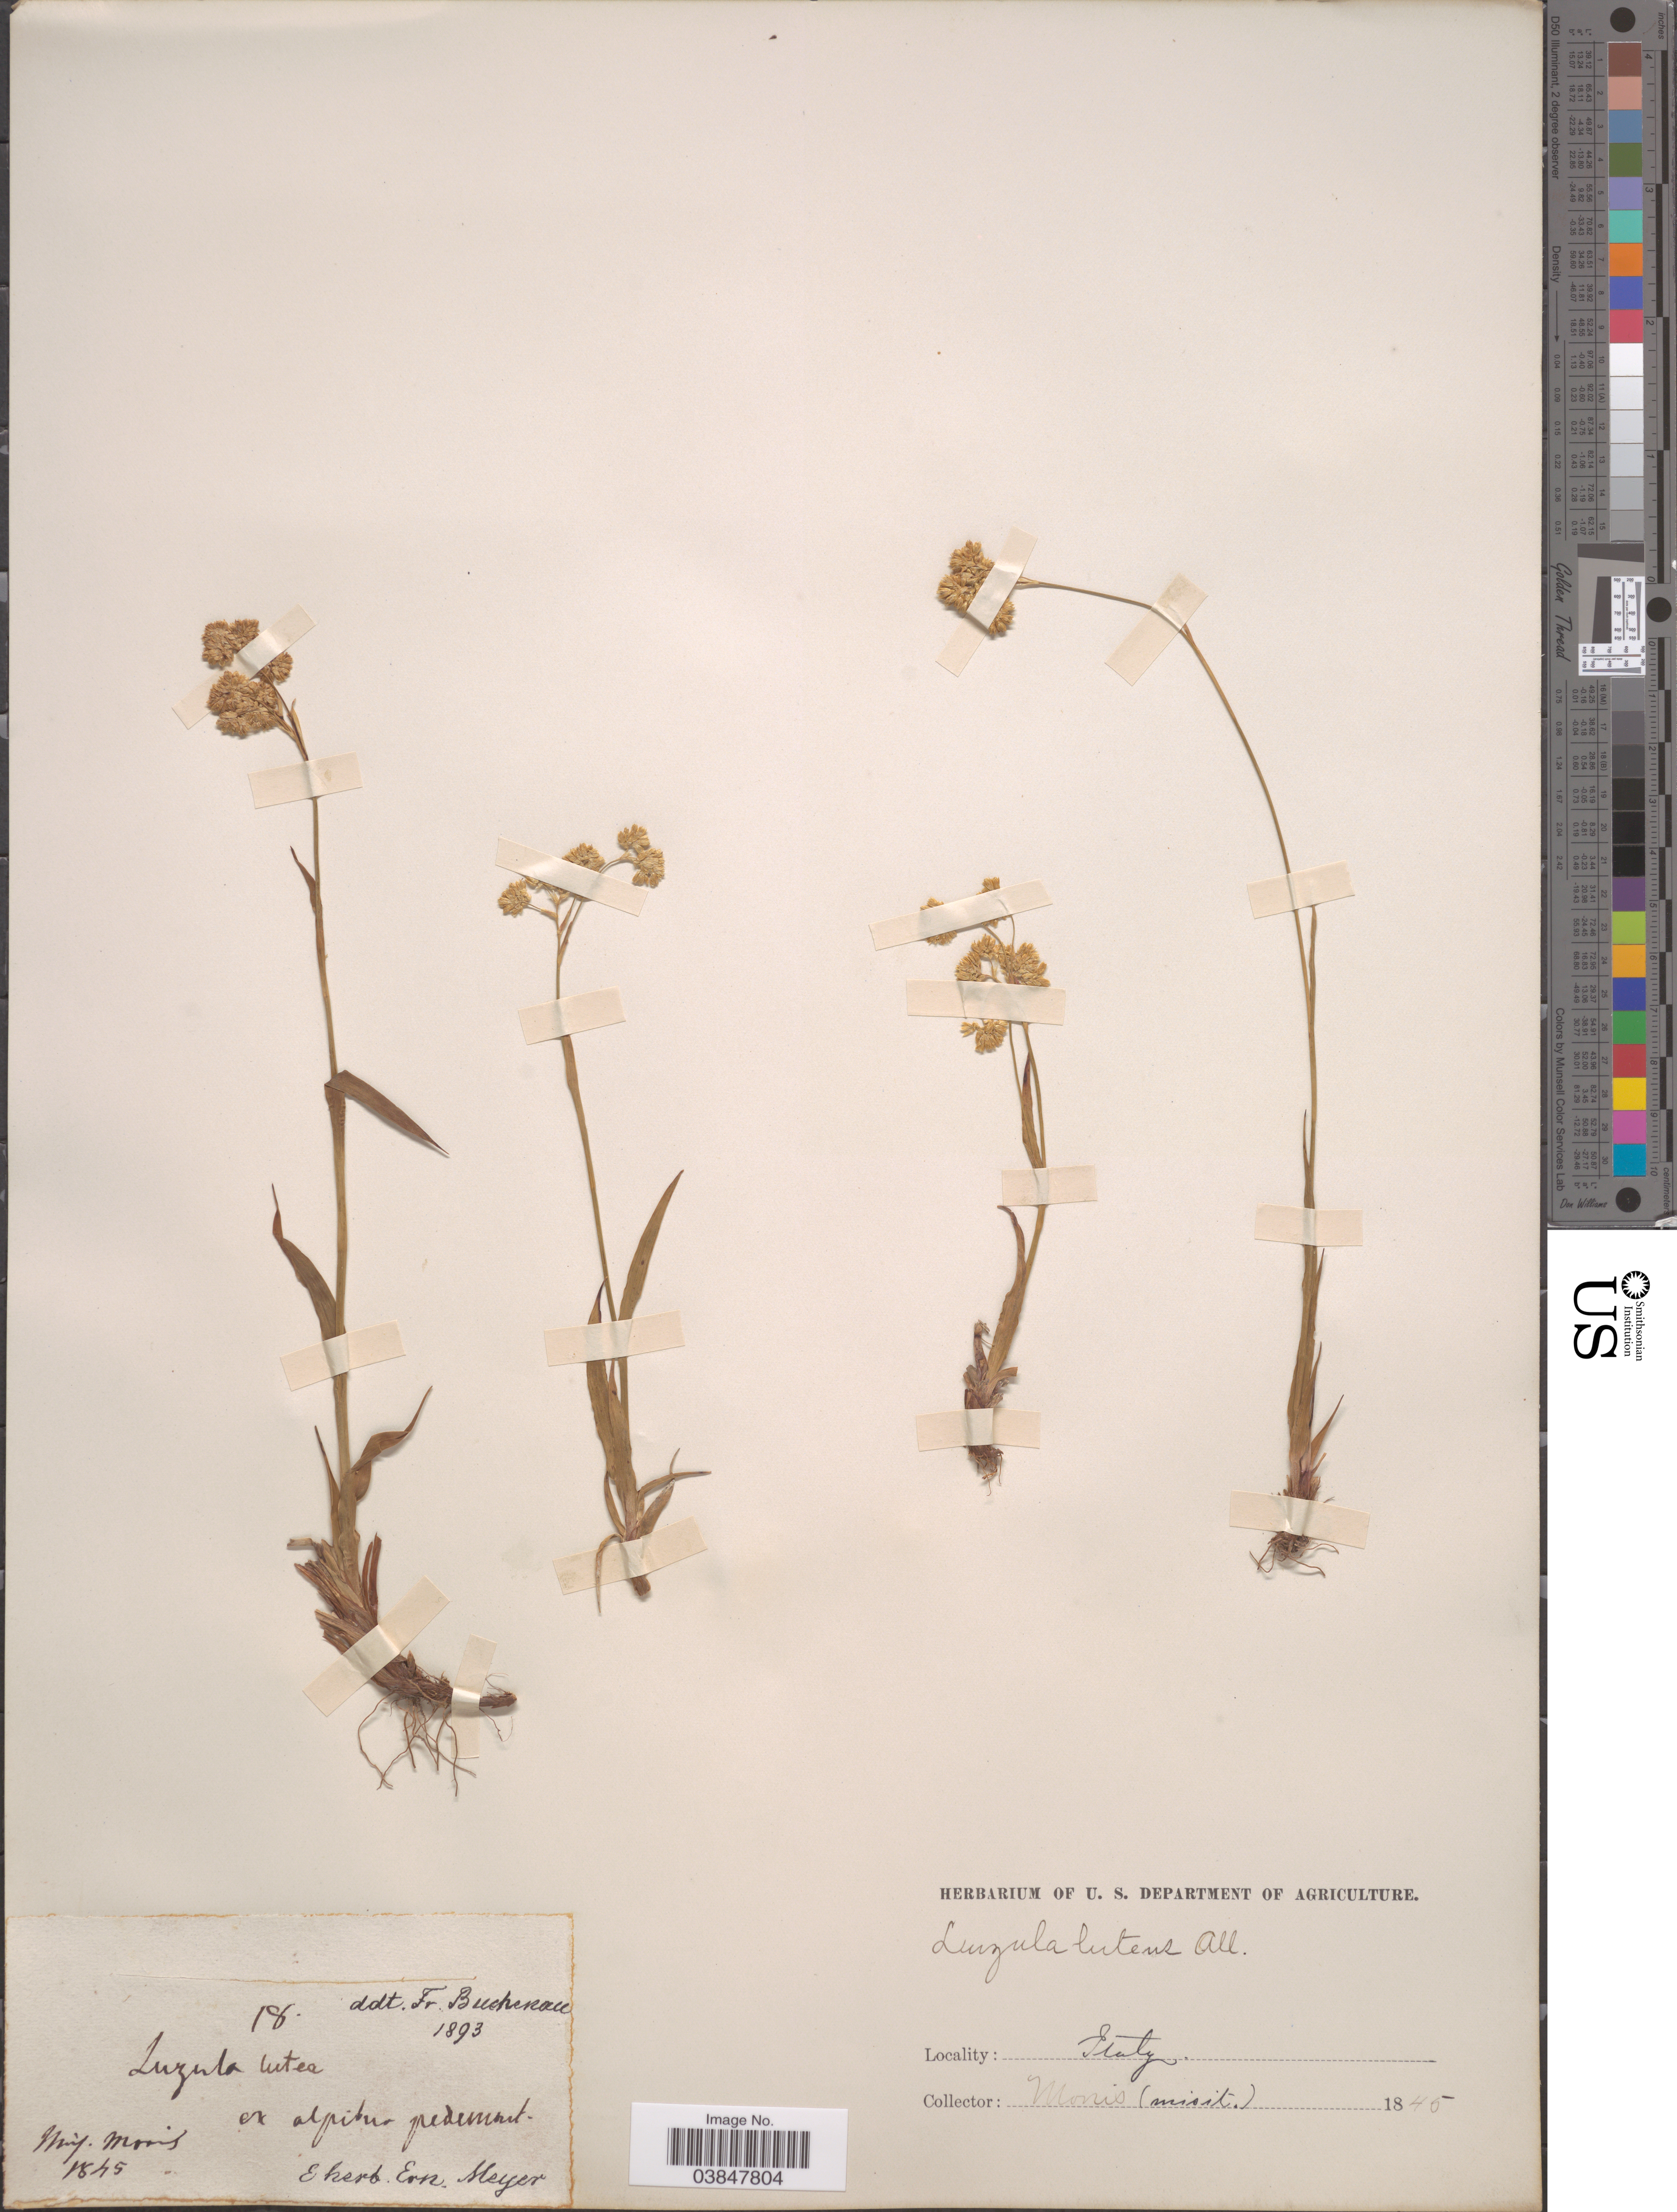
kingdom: Plantae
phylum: Tracheophyta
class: Liliopsida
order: Poales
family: Juncaceae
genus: Luzula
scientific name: Luzula lutea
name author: (All.) DC.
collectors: ex herb. Ern. Meyer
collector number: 18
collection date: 1845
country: Italy